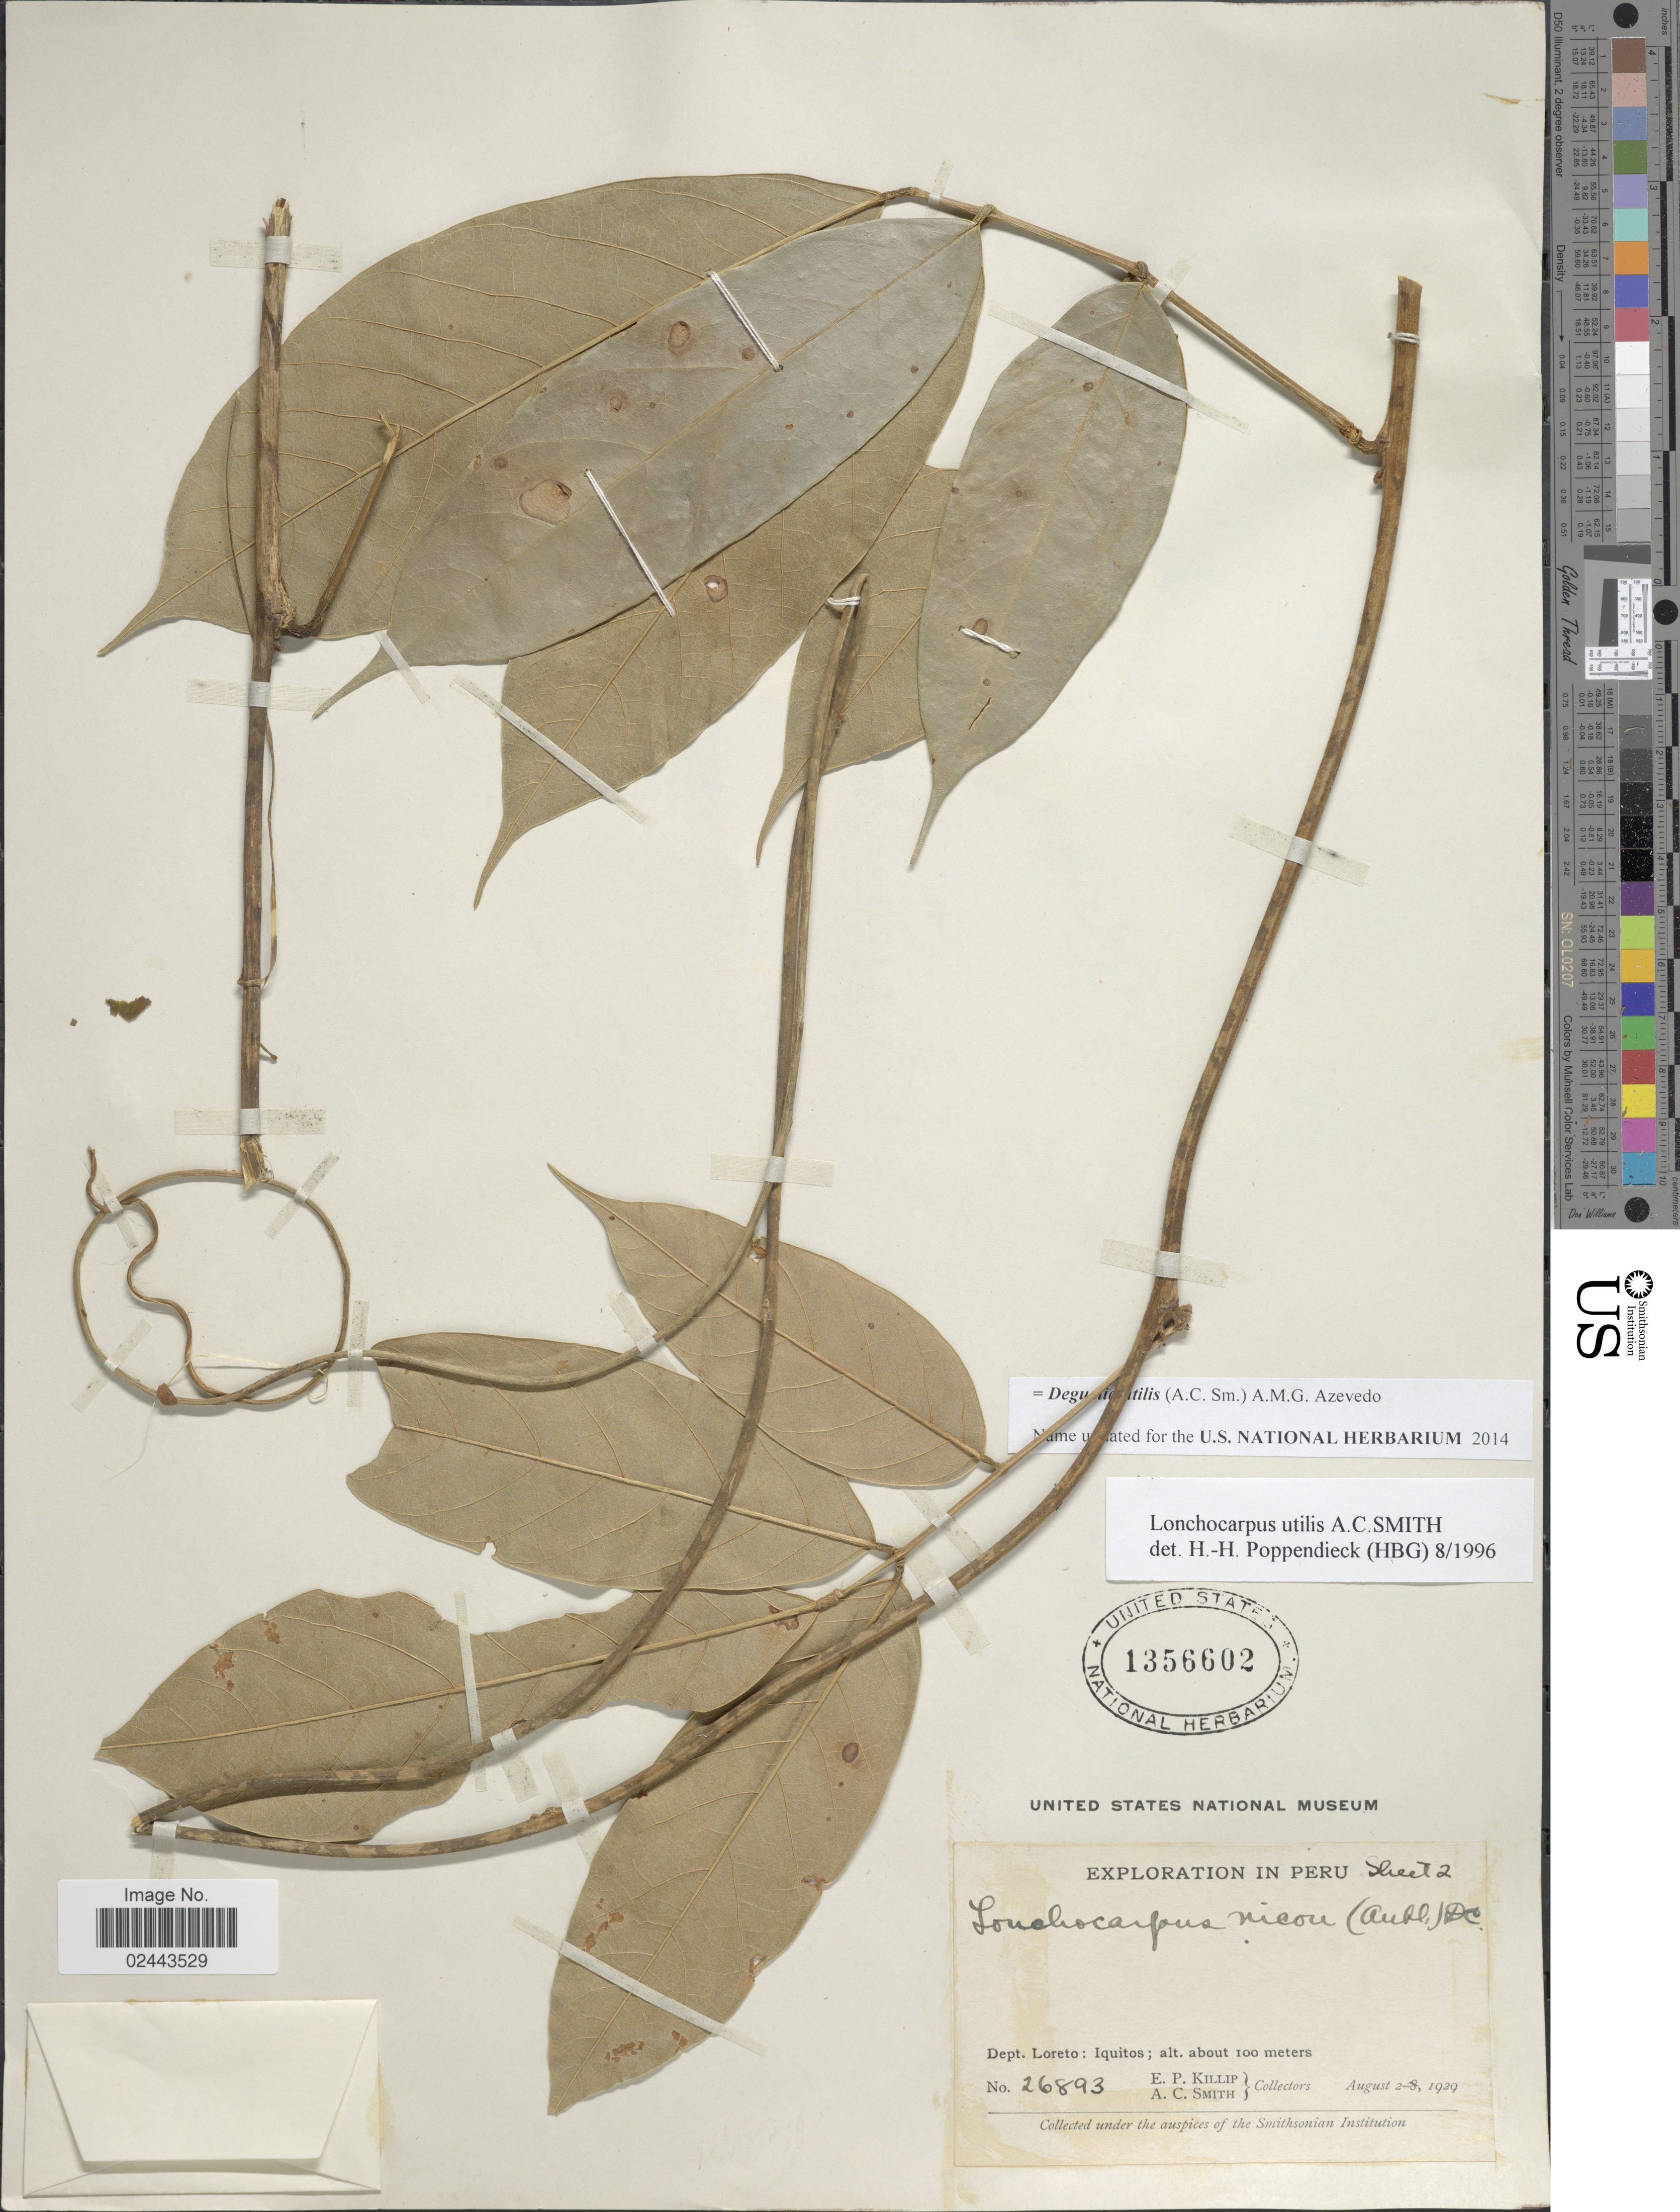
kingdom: Plantae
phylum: Tracheophyta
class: Magnoliopsida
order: Fabales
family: Fabaceae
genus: Deguelia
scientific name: Deguelia utilis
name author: (A.C. Sm.) A.M.G. Azevedo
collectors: E. P. Killip & A. C. Smith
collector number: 26893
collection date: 1929-08-02/1929-08-08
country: Peru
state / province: Loreto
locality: Iquitos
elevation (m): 100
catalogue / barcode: US 1356602